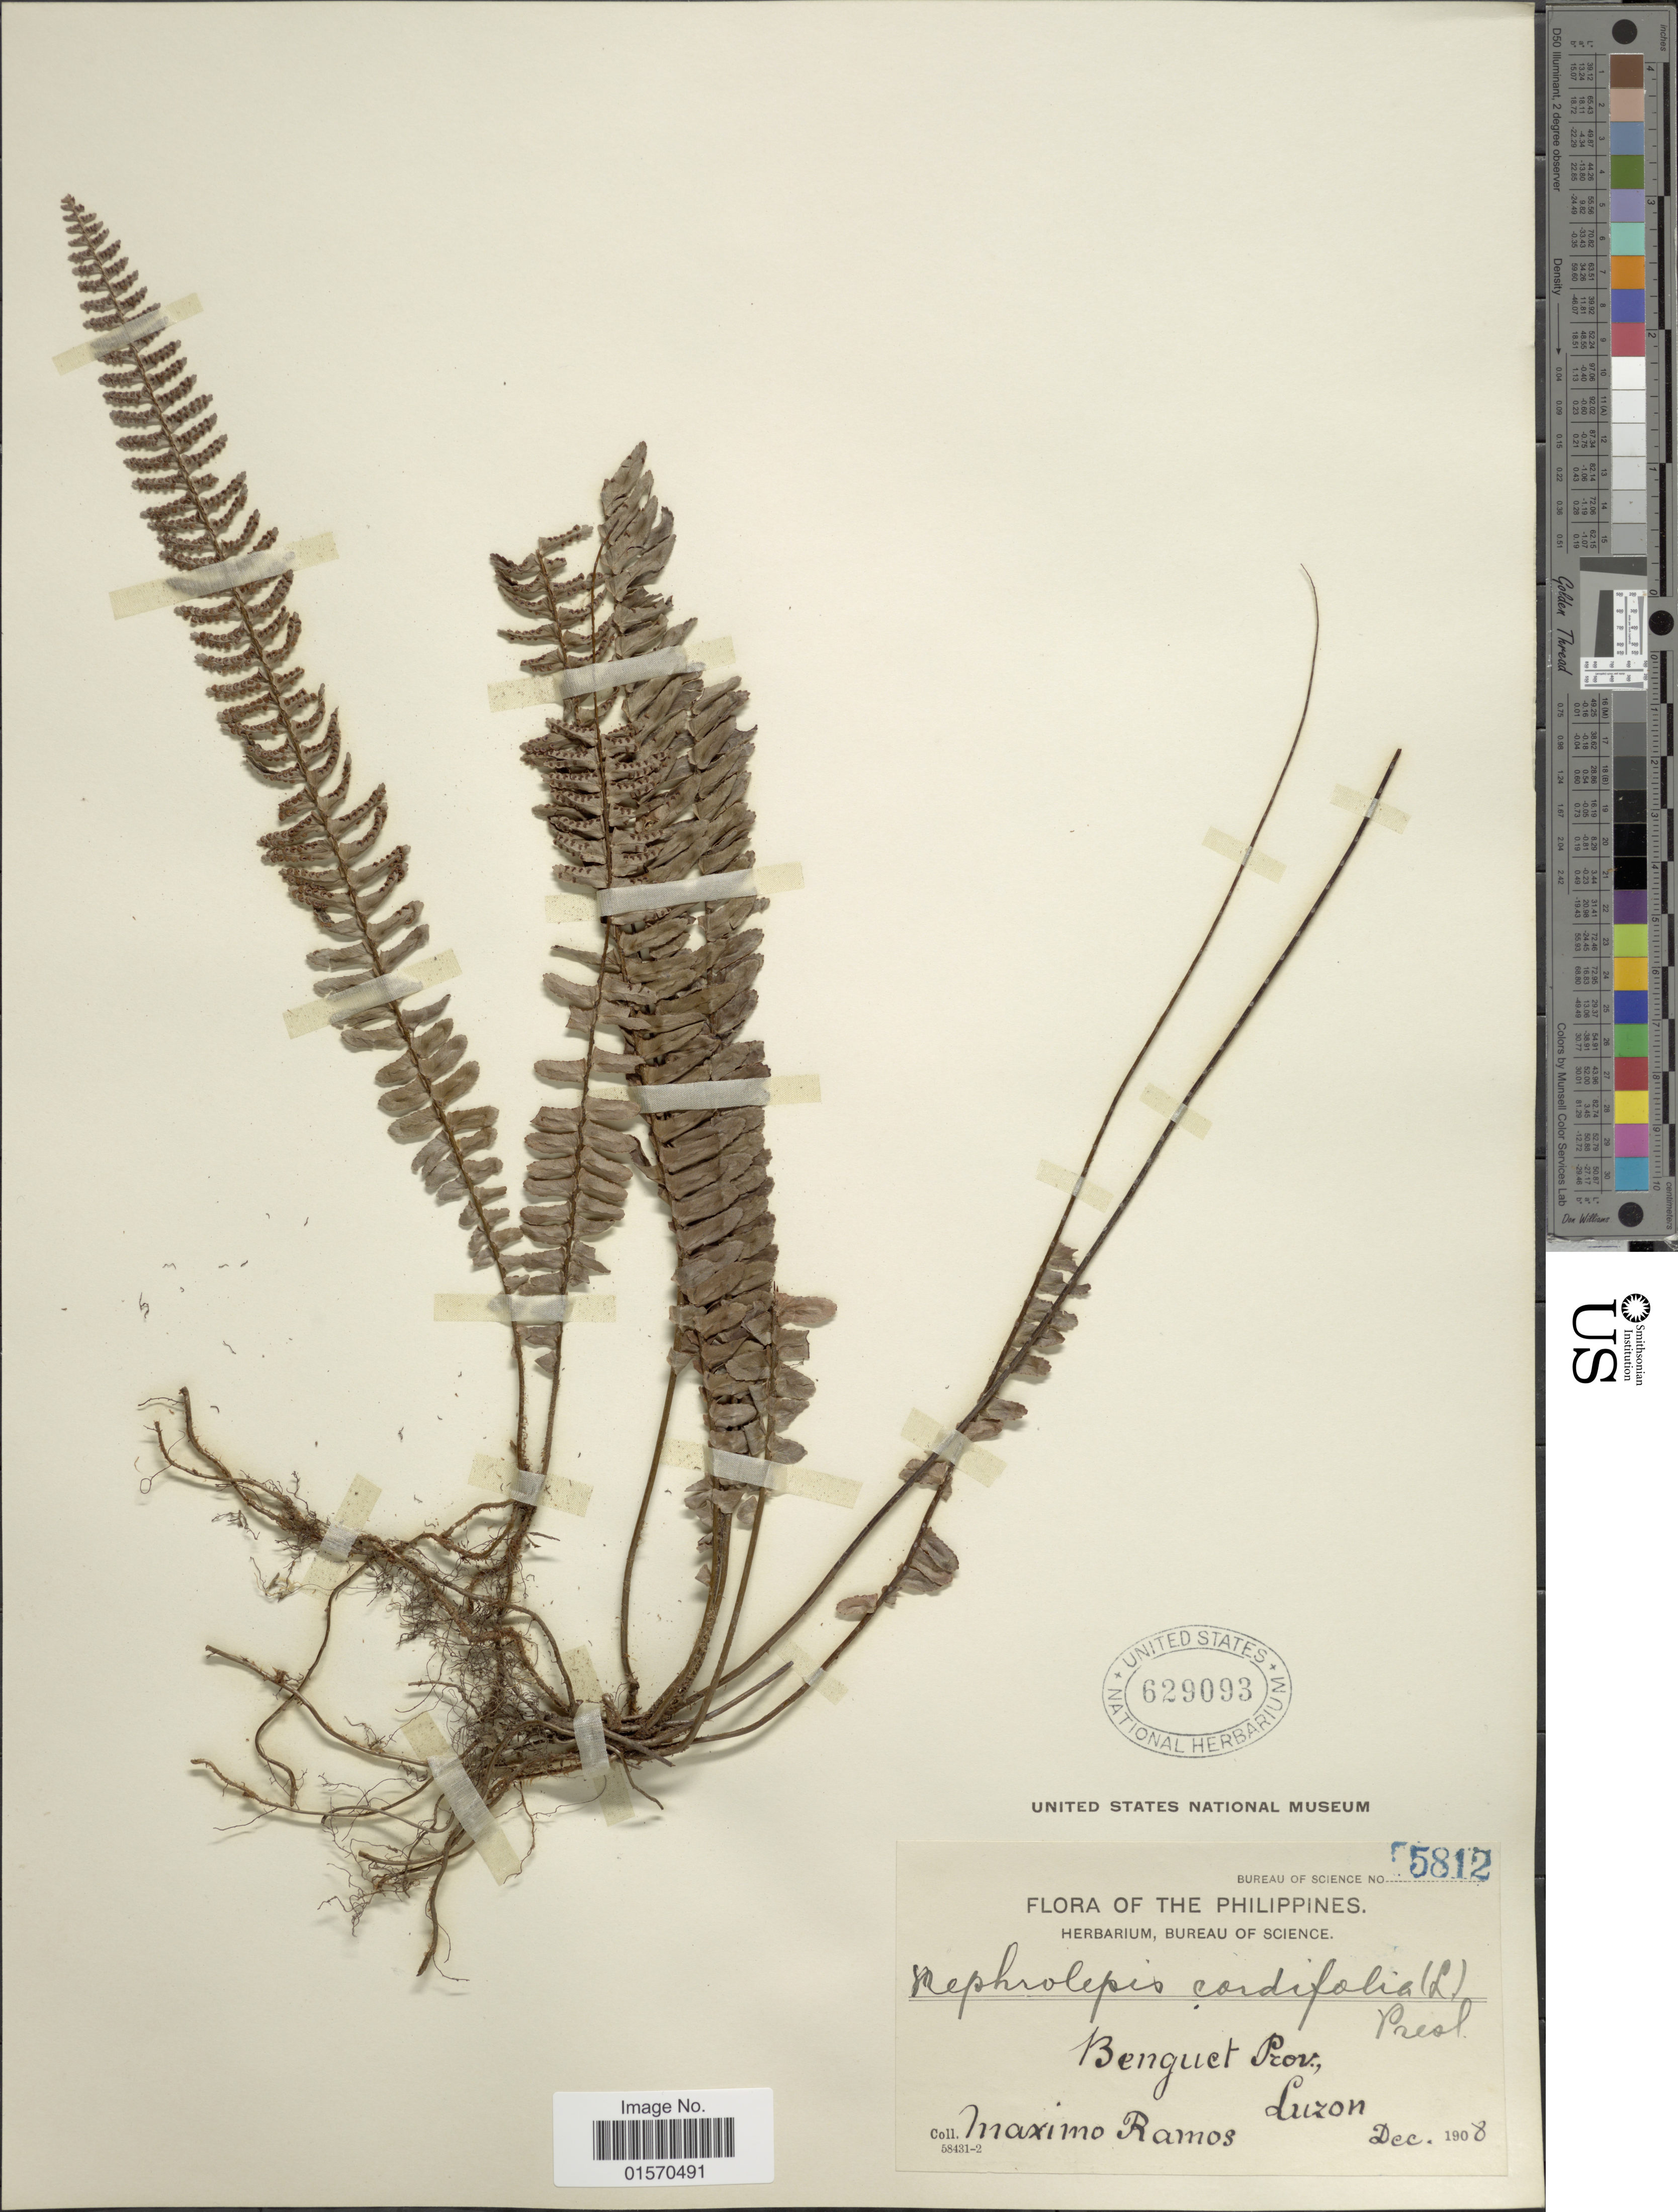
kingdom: Plantae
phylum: Tracheophyta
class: Polypodiopsida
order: Polypodiales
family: Nephrolepidaceae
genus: Nephrolepis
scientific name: Nephrolepis cordifolia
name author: (L.) C. Presl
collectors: M. Ramos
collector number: Bureau of Science 5812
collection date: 1908-12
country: Philippines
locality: Benguet Prov., Luzon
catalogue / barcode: US 629093